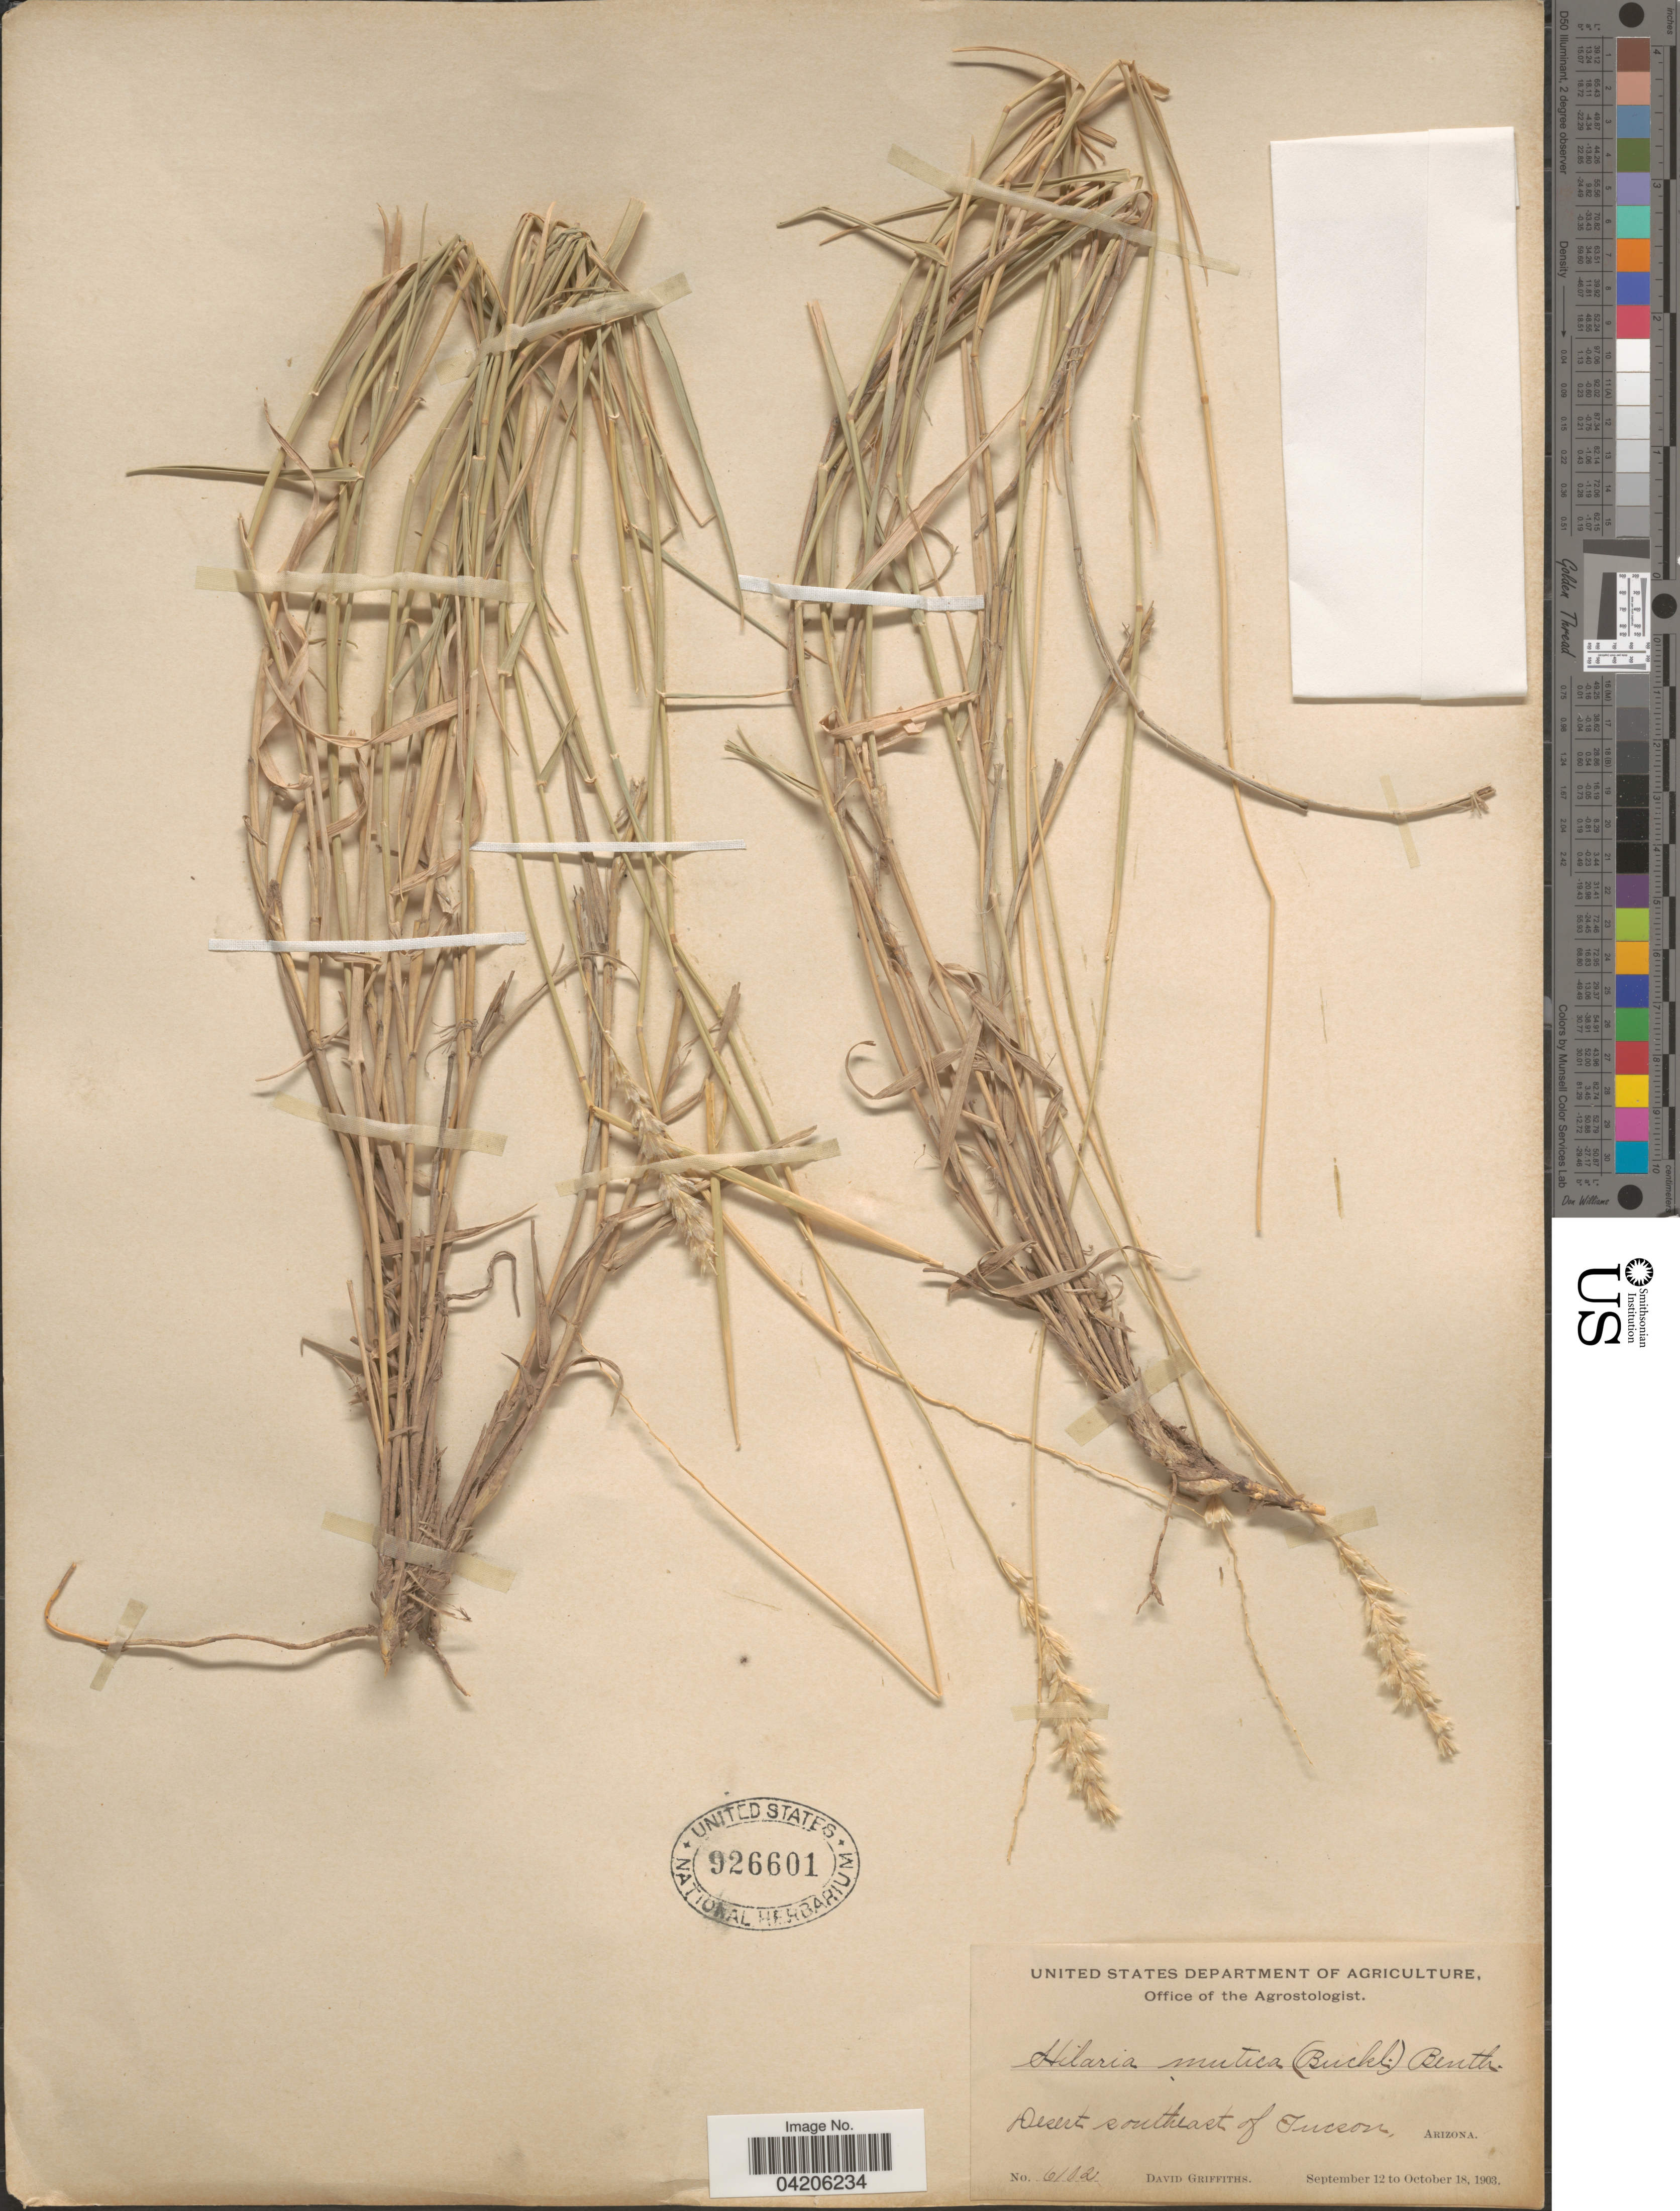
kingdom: Plantae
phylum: Tracheophyta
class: Liliopsida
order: Poales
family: Poaceae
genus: Hilaria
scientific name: Hilaria mutica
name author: (Buckley) Benth.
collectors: D. Griffiths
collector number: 6102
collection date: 1903-09-12/1903-10-18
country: United States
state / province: Arizona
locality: Desert southeast of Tucson.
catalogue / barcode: US 926601